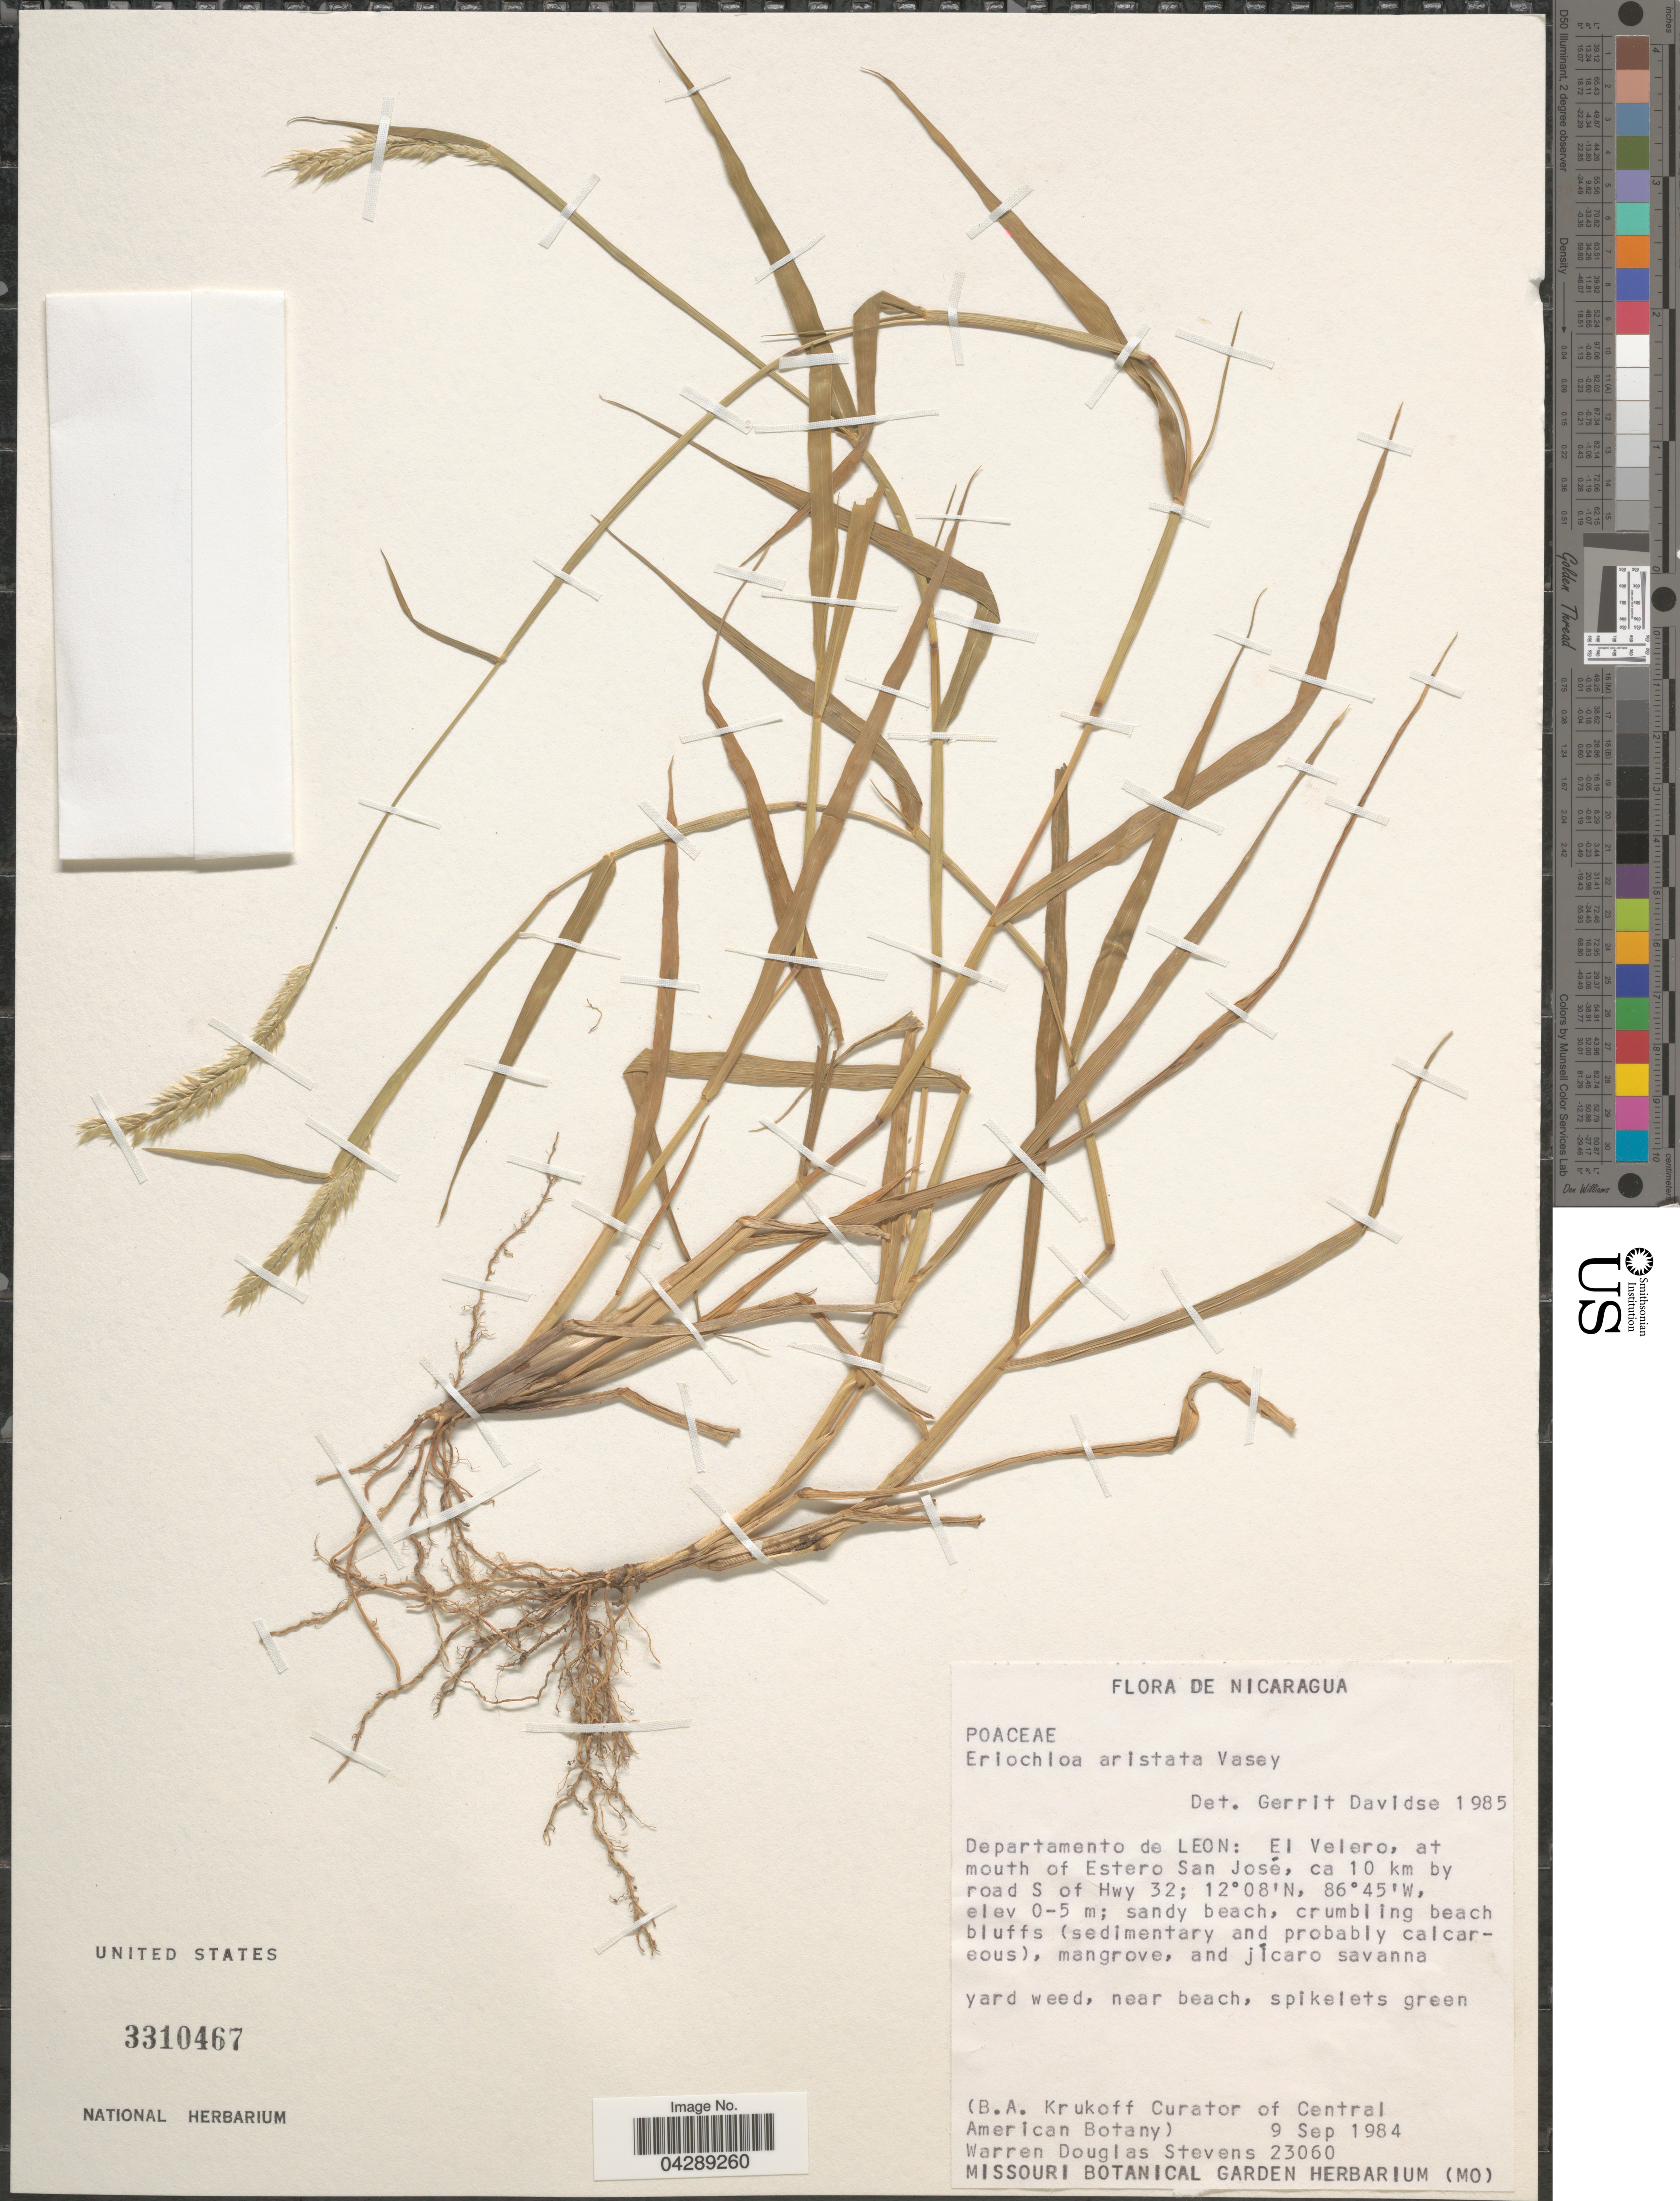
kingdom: Plantae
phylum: Tracheophyta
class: Liliopsida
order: Poales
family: Poaceae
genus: Eriochloa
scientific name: Eriochloa aristata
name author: Vasey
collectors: W. D. Stevens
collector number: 23060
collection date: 1984-09-09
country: Nicaragua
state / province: Leon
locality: Departamento de Leon: El Velero, at mouth of Estero San José, ca 10 km by road S of Hwy 32.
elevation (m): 0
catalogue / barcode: US 3310467